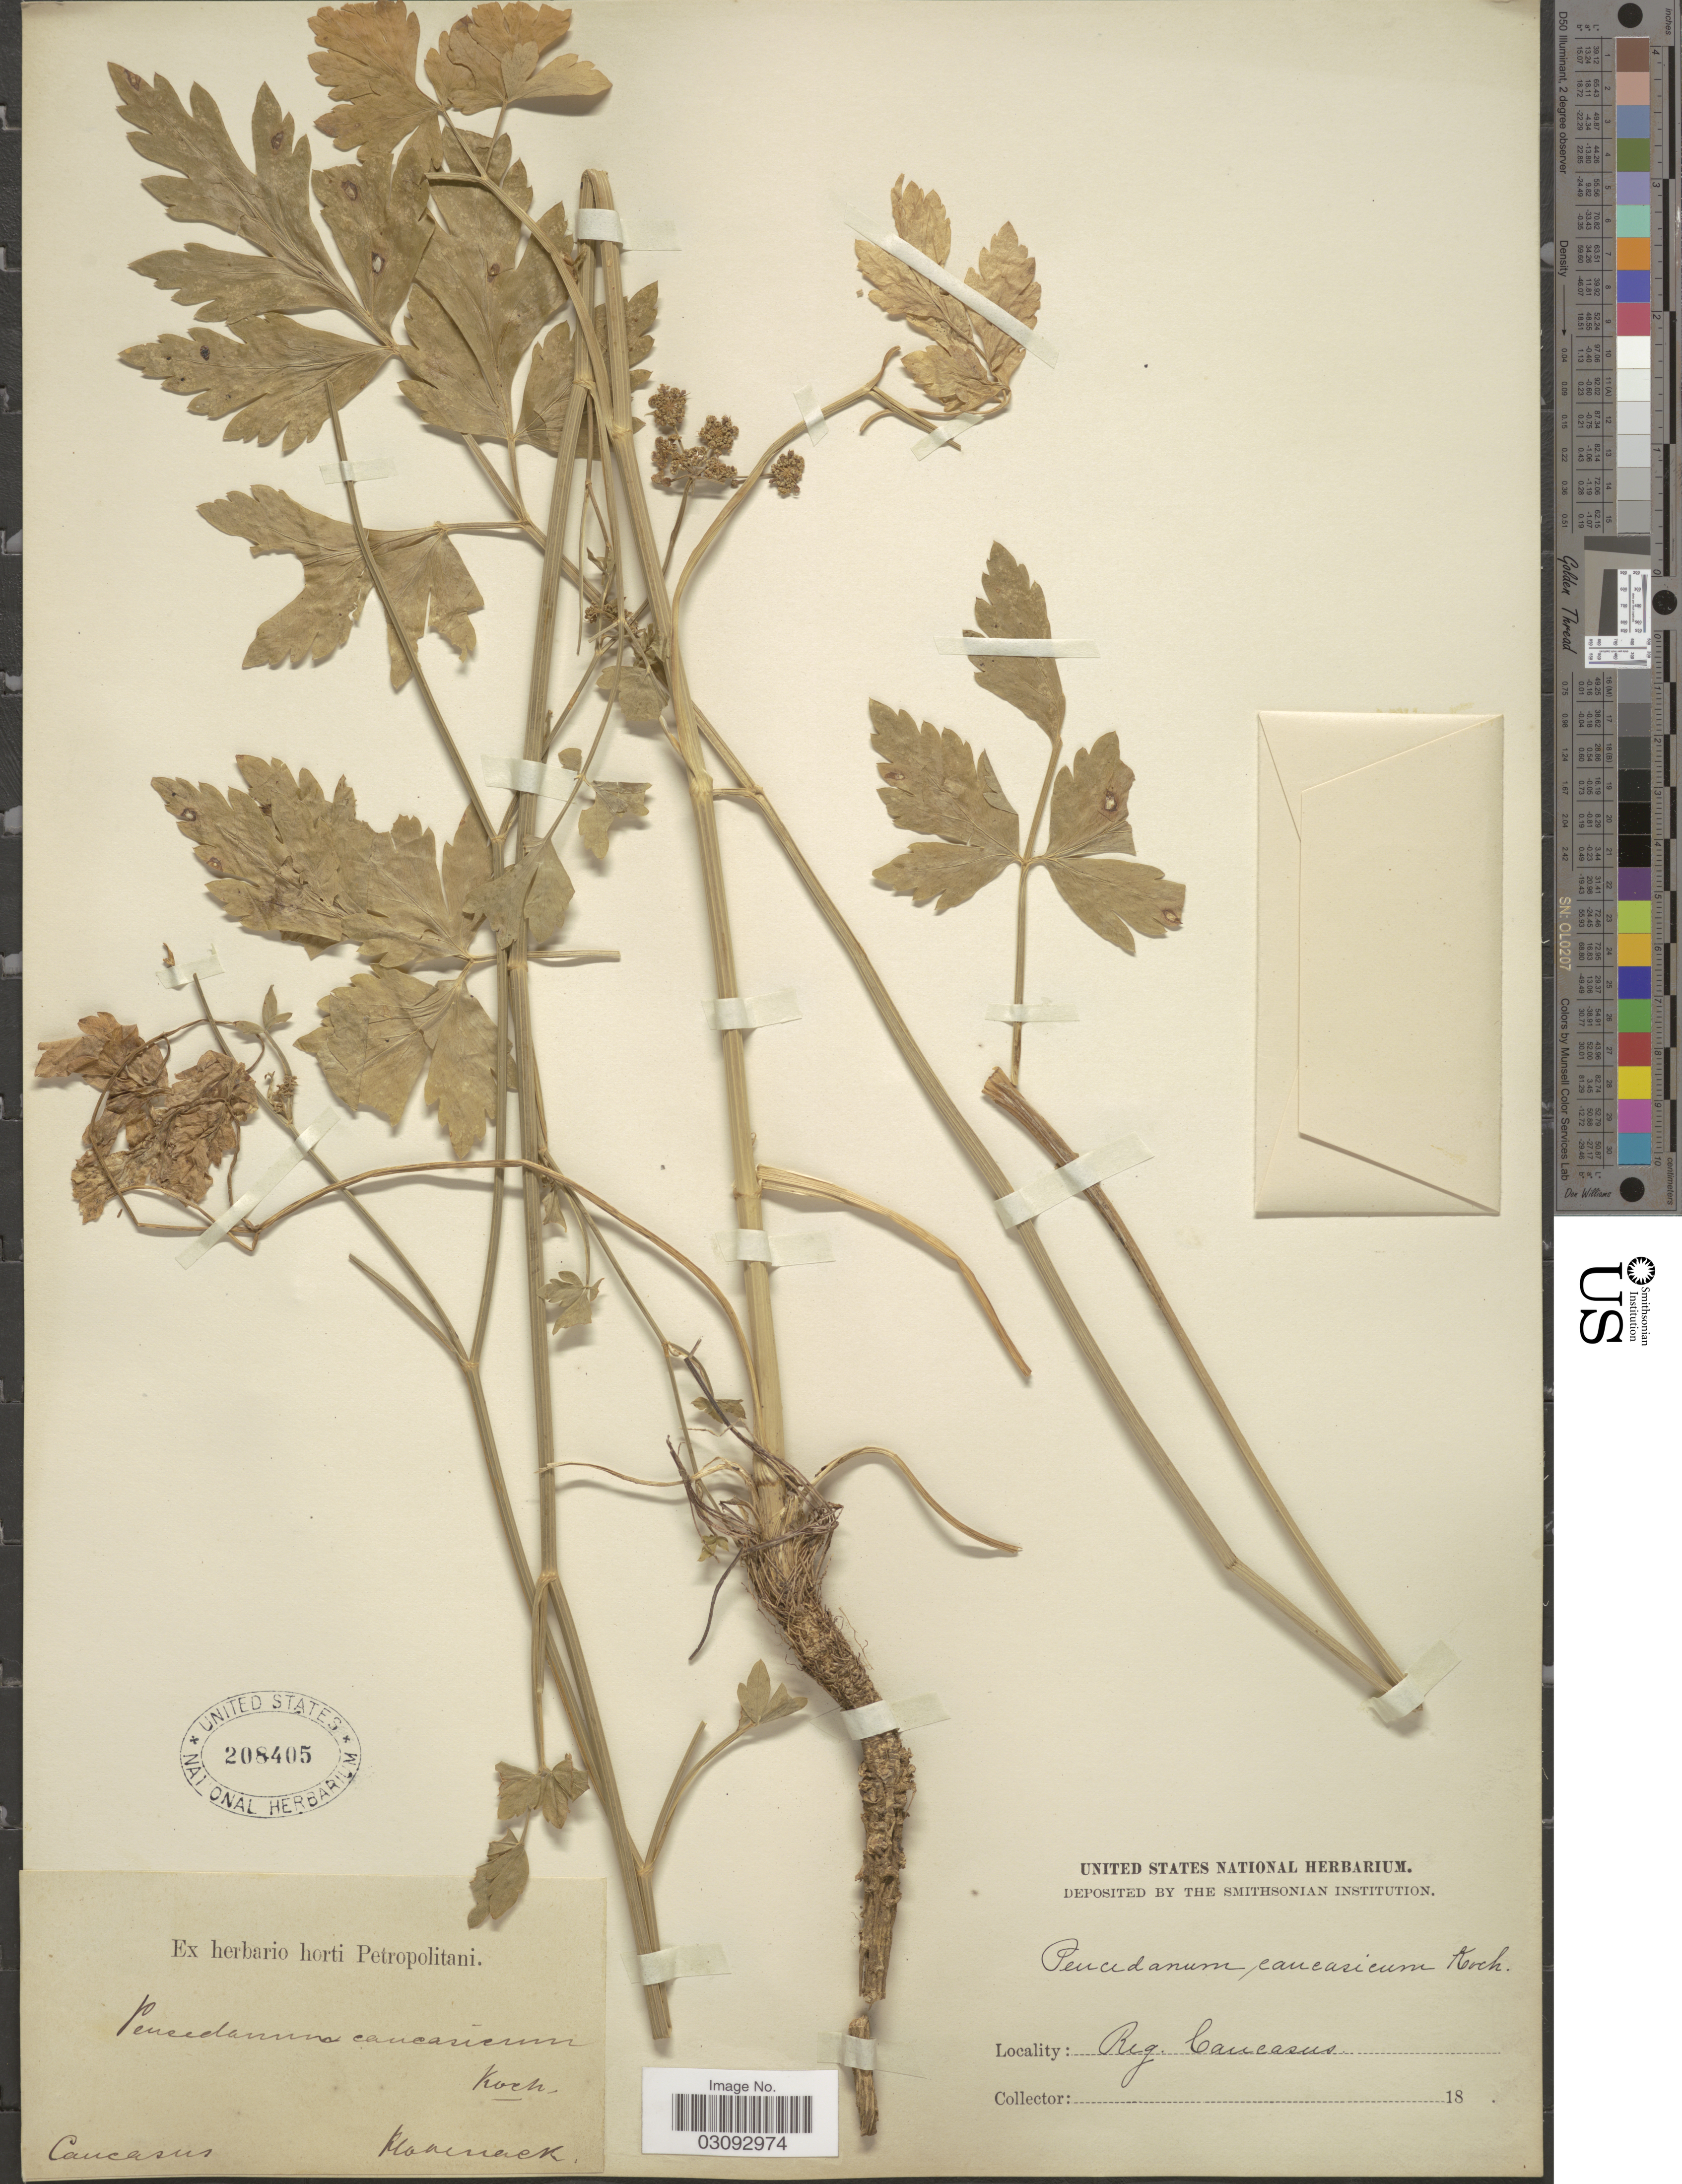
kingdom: Plantae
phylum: Tracheophyta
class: Magnoliopsida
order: Apiales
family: Apiaceae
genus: Peucedanum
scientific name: Peucedanum caucasicum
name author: C. Koch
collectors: Hohenacker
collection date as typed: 18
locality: Reg. Caucasus.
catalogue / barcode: US 208405